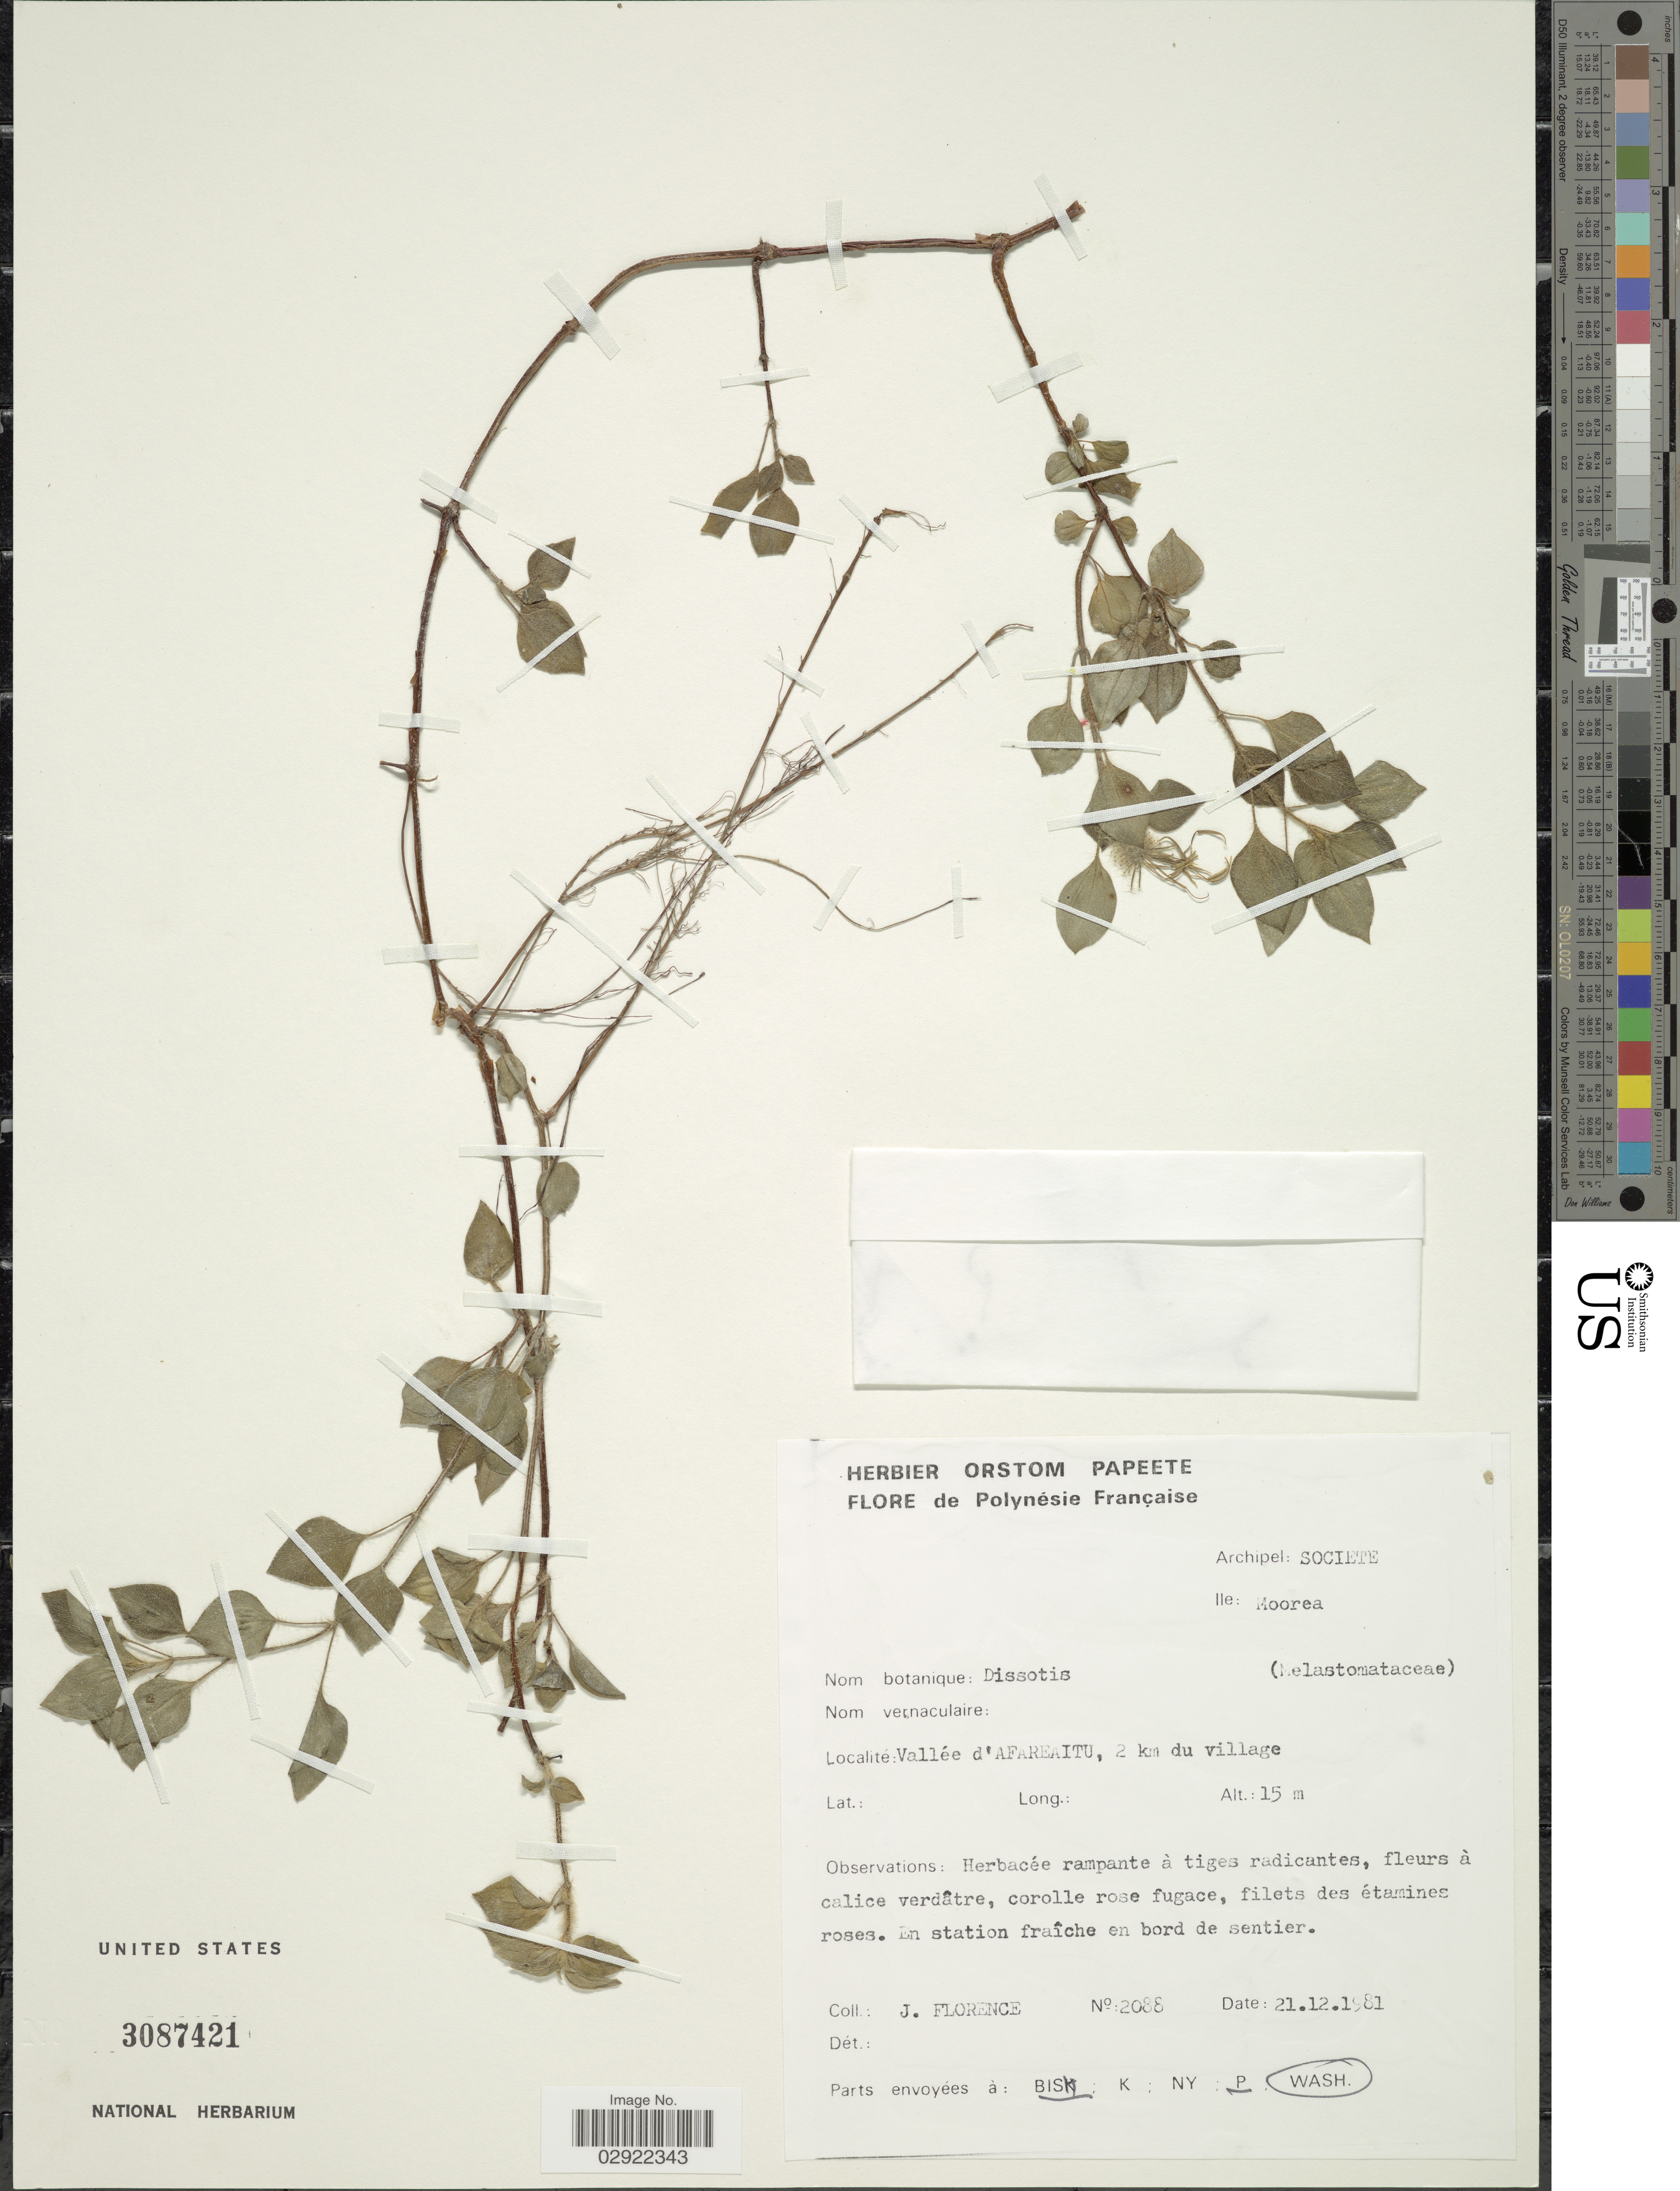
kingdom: Plantae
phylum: Tracheophyta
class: Magnoliopsida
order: Myrtales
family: Melastomataceae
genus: Heterotis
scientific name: Heterotis rotundifolia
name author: (Sm.) Jacq.-Fél.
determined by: Wagner, W. L., (BOT), Smithsonian Institution - National Museum of Natural History (UNITED STATES)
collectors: J. Florence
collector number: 2088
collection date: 1981-12-21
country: French Polynesia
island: Moorea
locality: Archipel: Societe, Ile: Moorea. Vallée d'Afareaitu, 2 km du village.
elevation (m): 15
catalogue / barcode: US 3087421